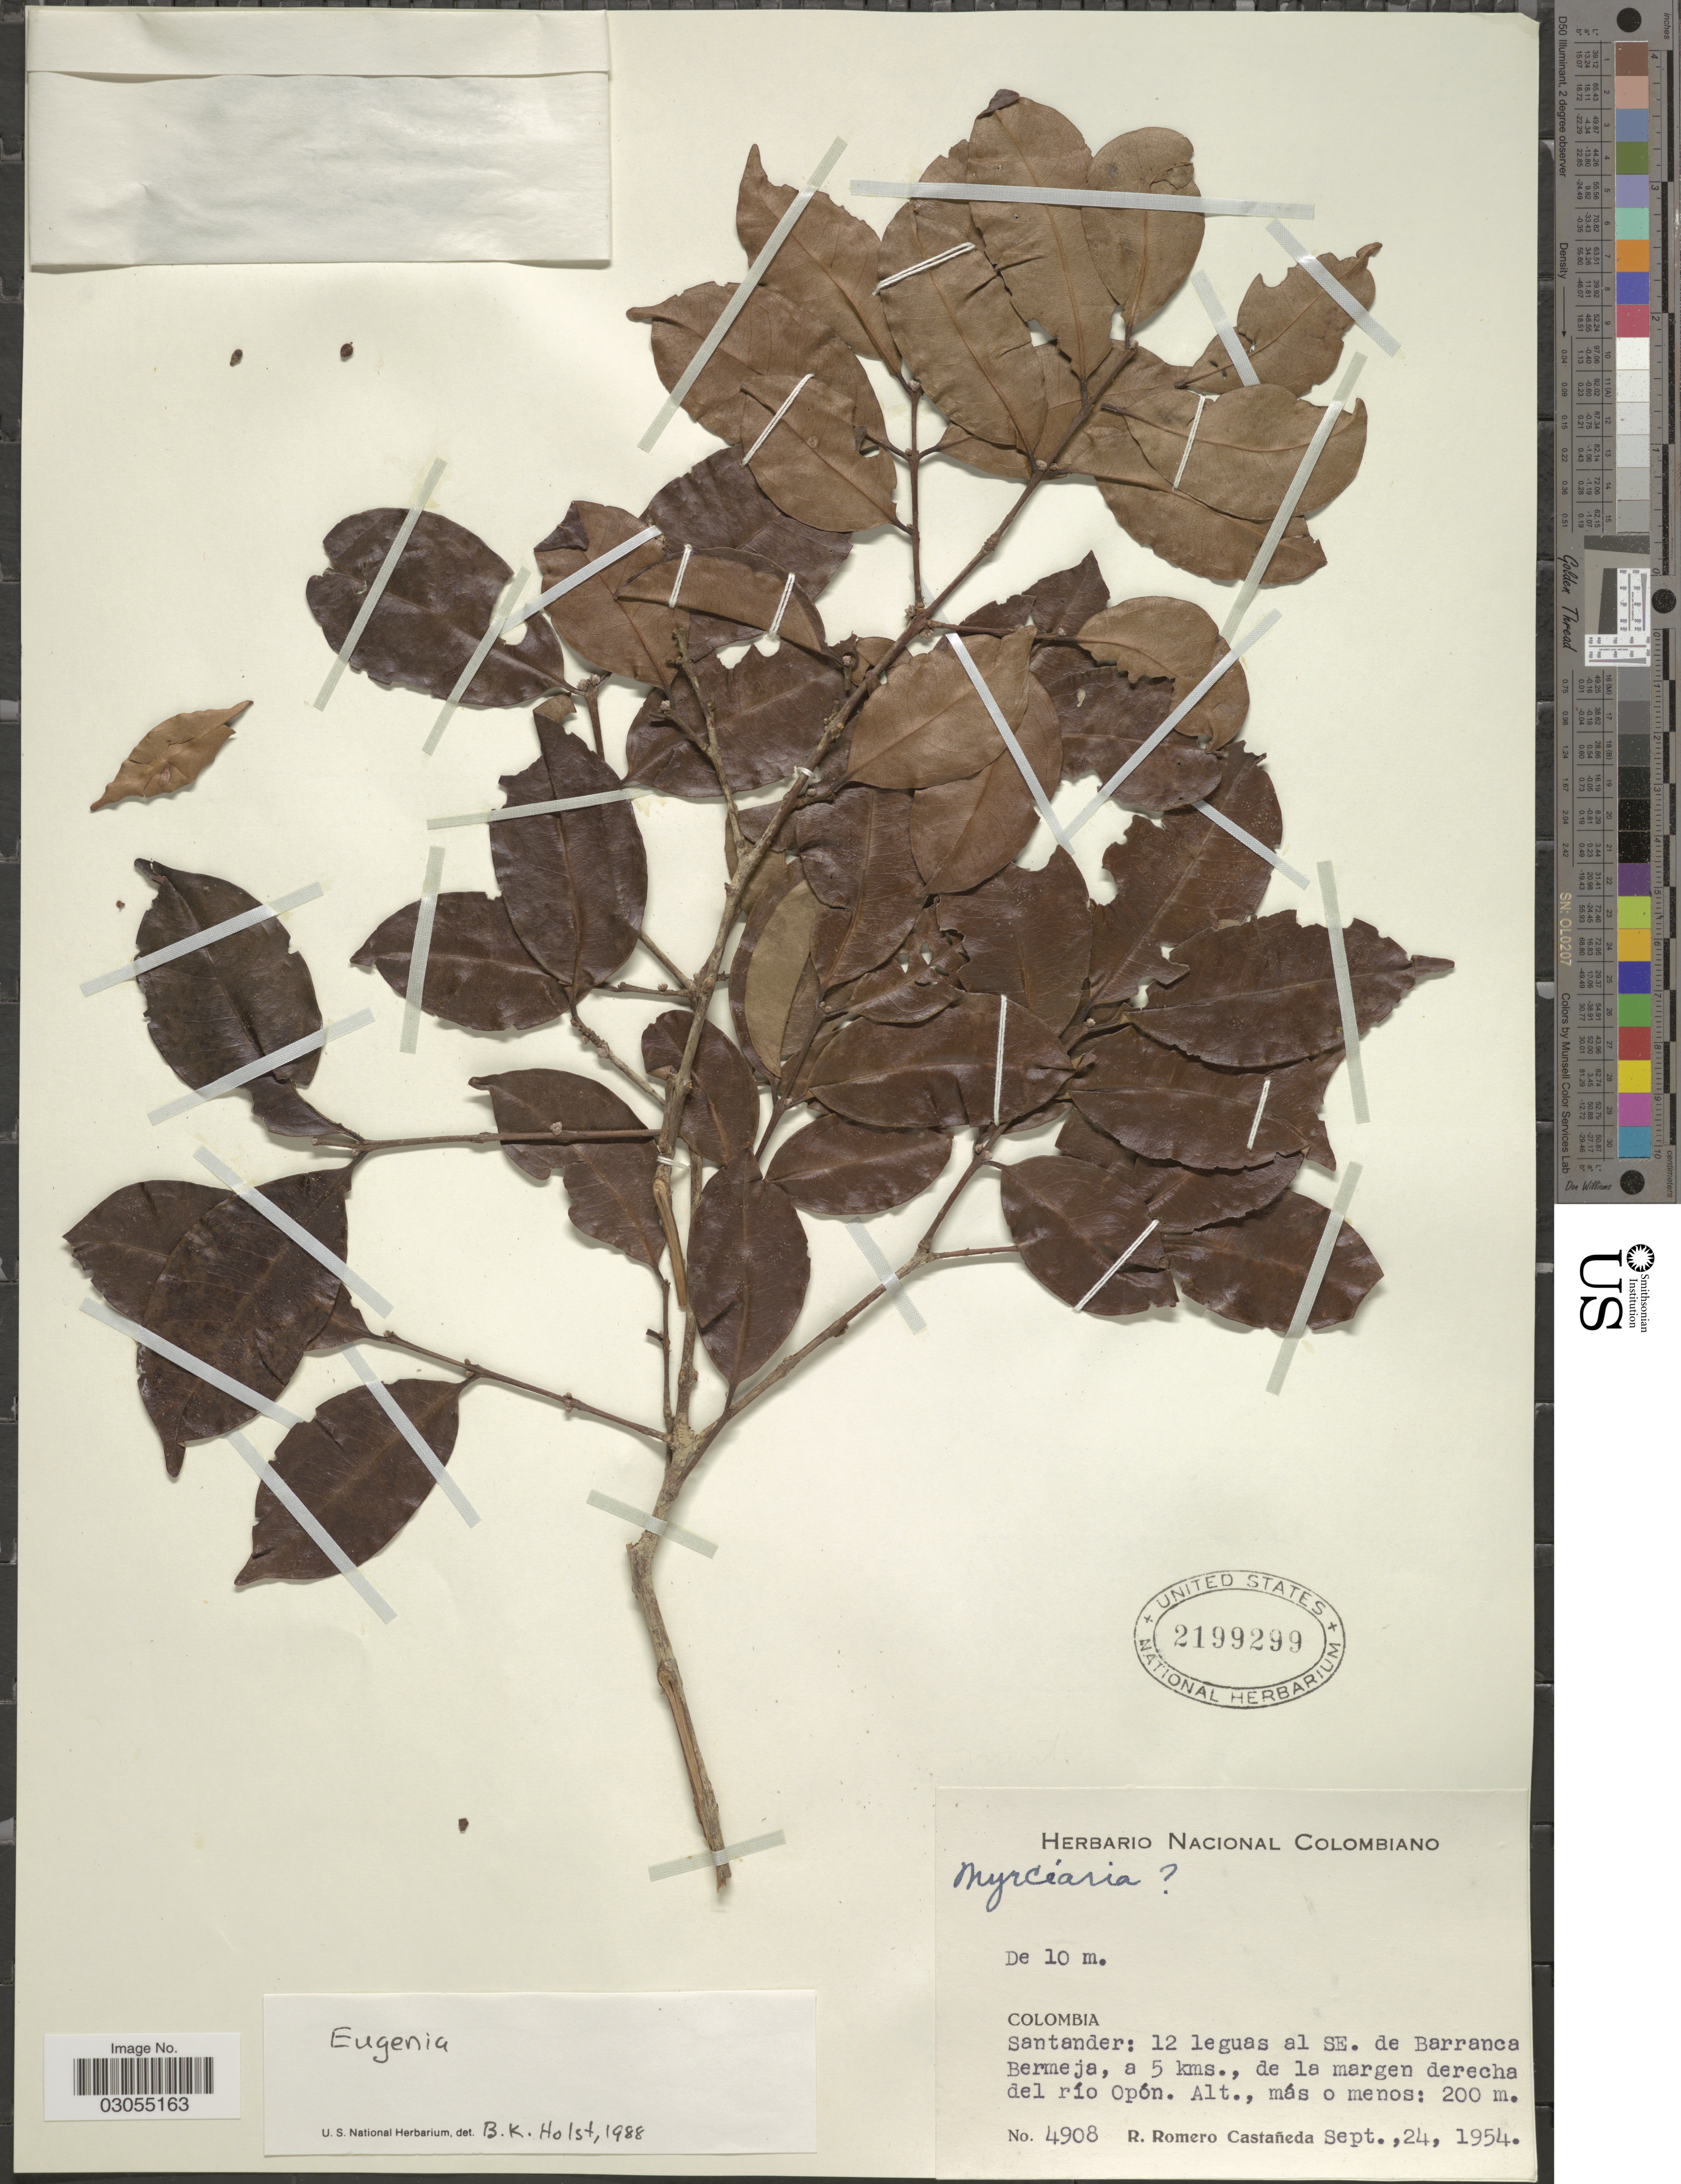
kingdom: Plantae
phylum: Tracheophyta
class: Magnoliopsida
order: Myrtales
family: Myrtaceae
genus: Eugenia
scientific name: Eugenia sp.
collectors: R. Romero Castañeda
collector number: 4908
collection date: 1954-09-24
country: Colombia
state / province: Santander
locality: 12 leguas al SE. de Barranca Bermeja, a 5 kms. de la margen derecha del río Opón.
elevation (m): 200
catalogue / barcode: US 2199299